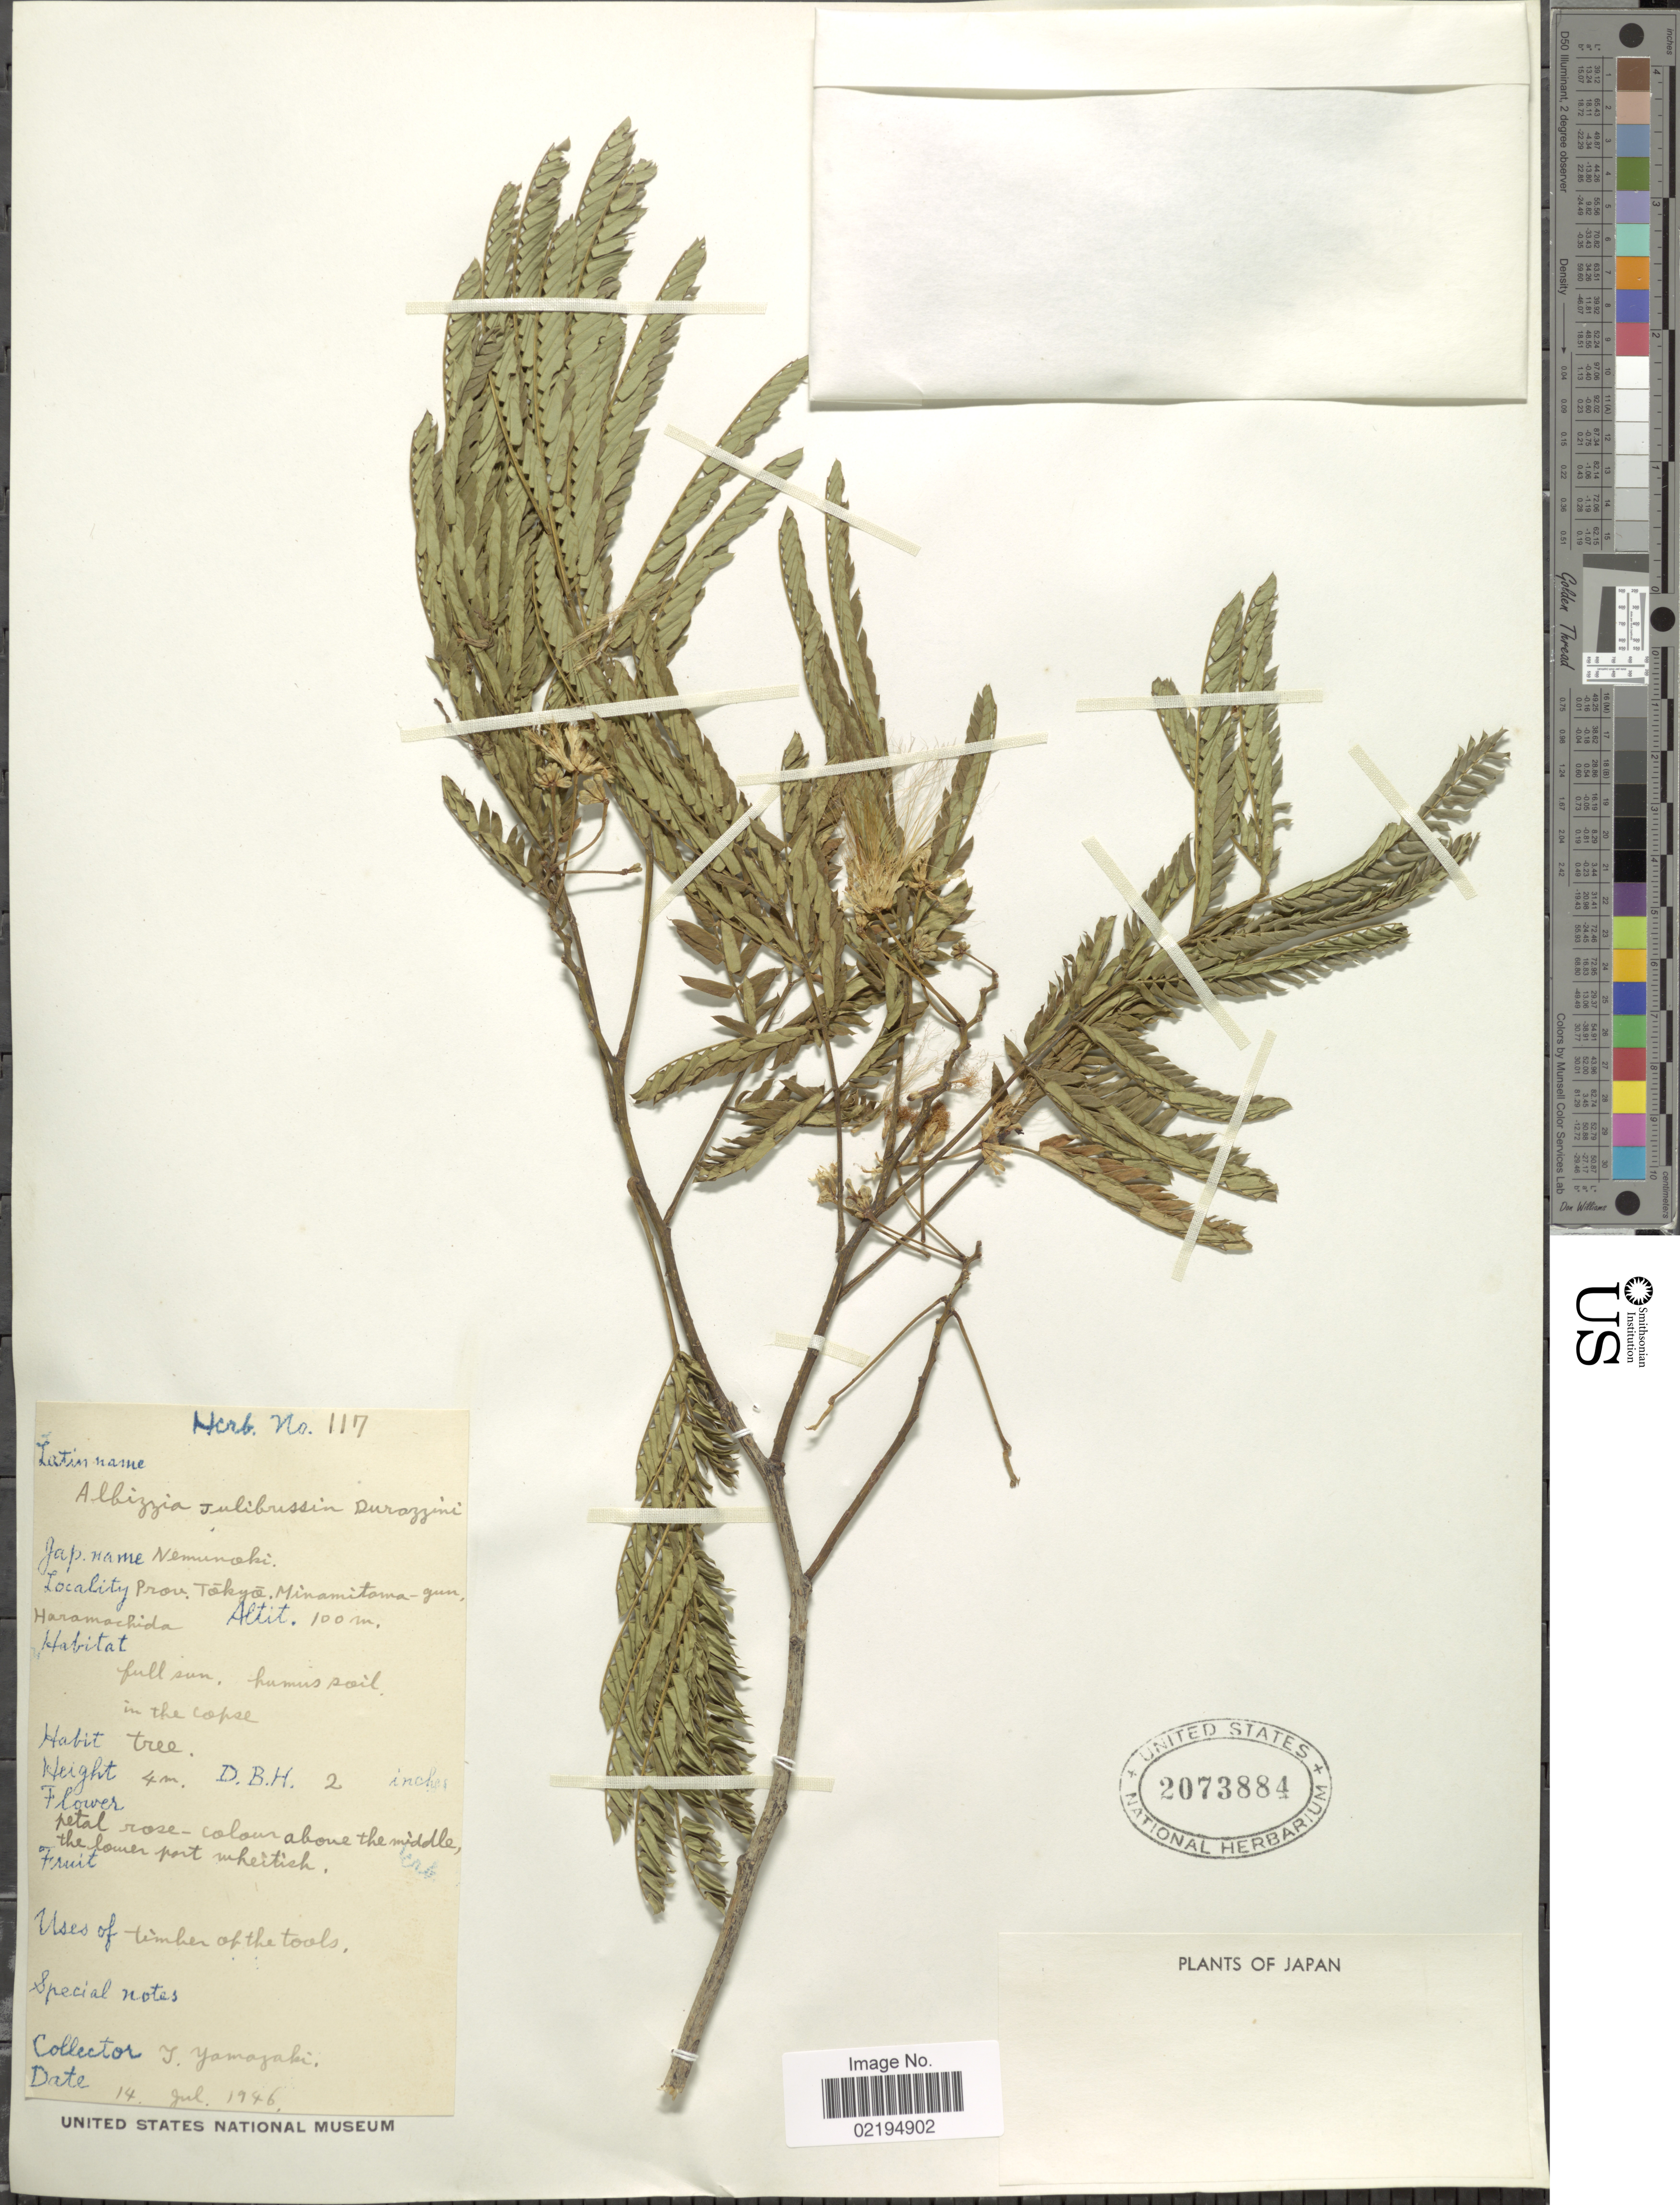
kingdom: Plantae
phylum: Tracheophyta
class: Magnoliopsida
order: Fabales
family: Fabaceae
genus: Albizia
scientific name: Albizia julibrissin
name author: Durazz.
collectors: T. Yamazaki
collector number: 117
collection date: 1946-07-14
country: Japan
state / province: Tokyo, Federal City of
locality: Prov. Tokyo, Minamitama-gun, Haramachida.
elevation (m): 100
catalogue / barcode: US 2073884